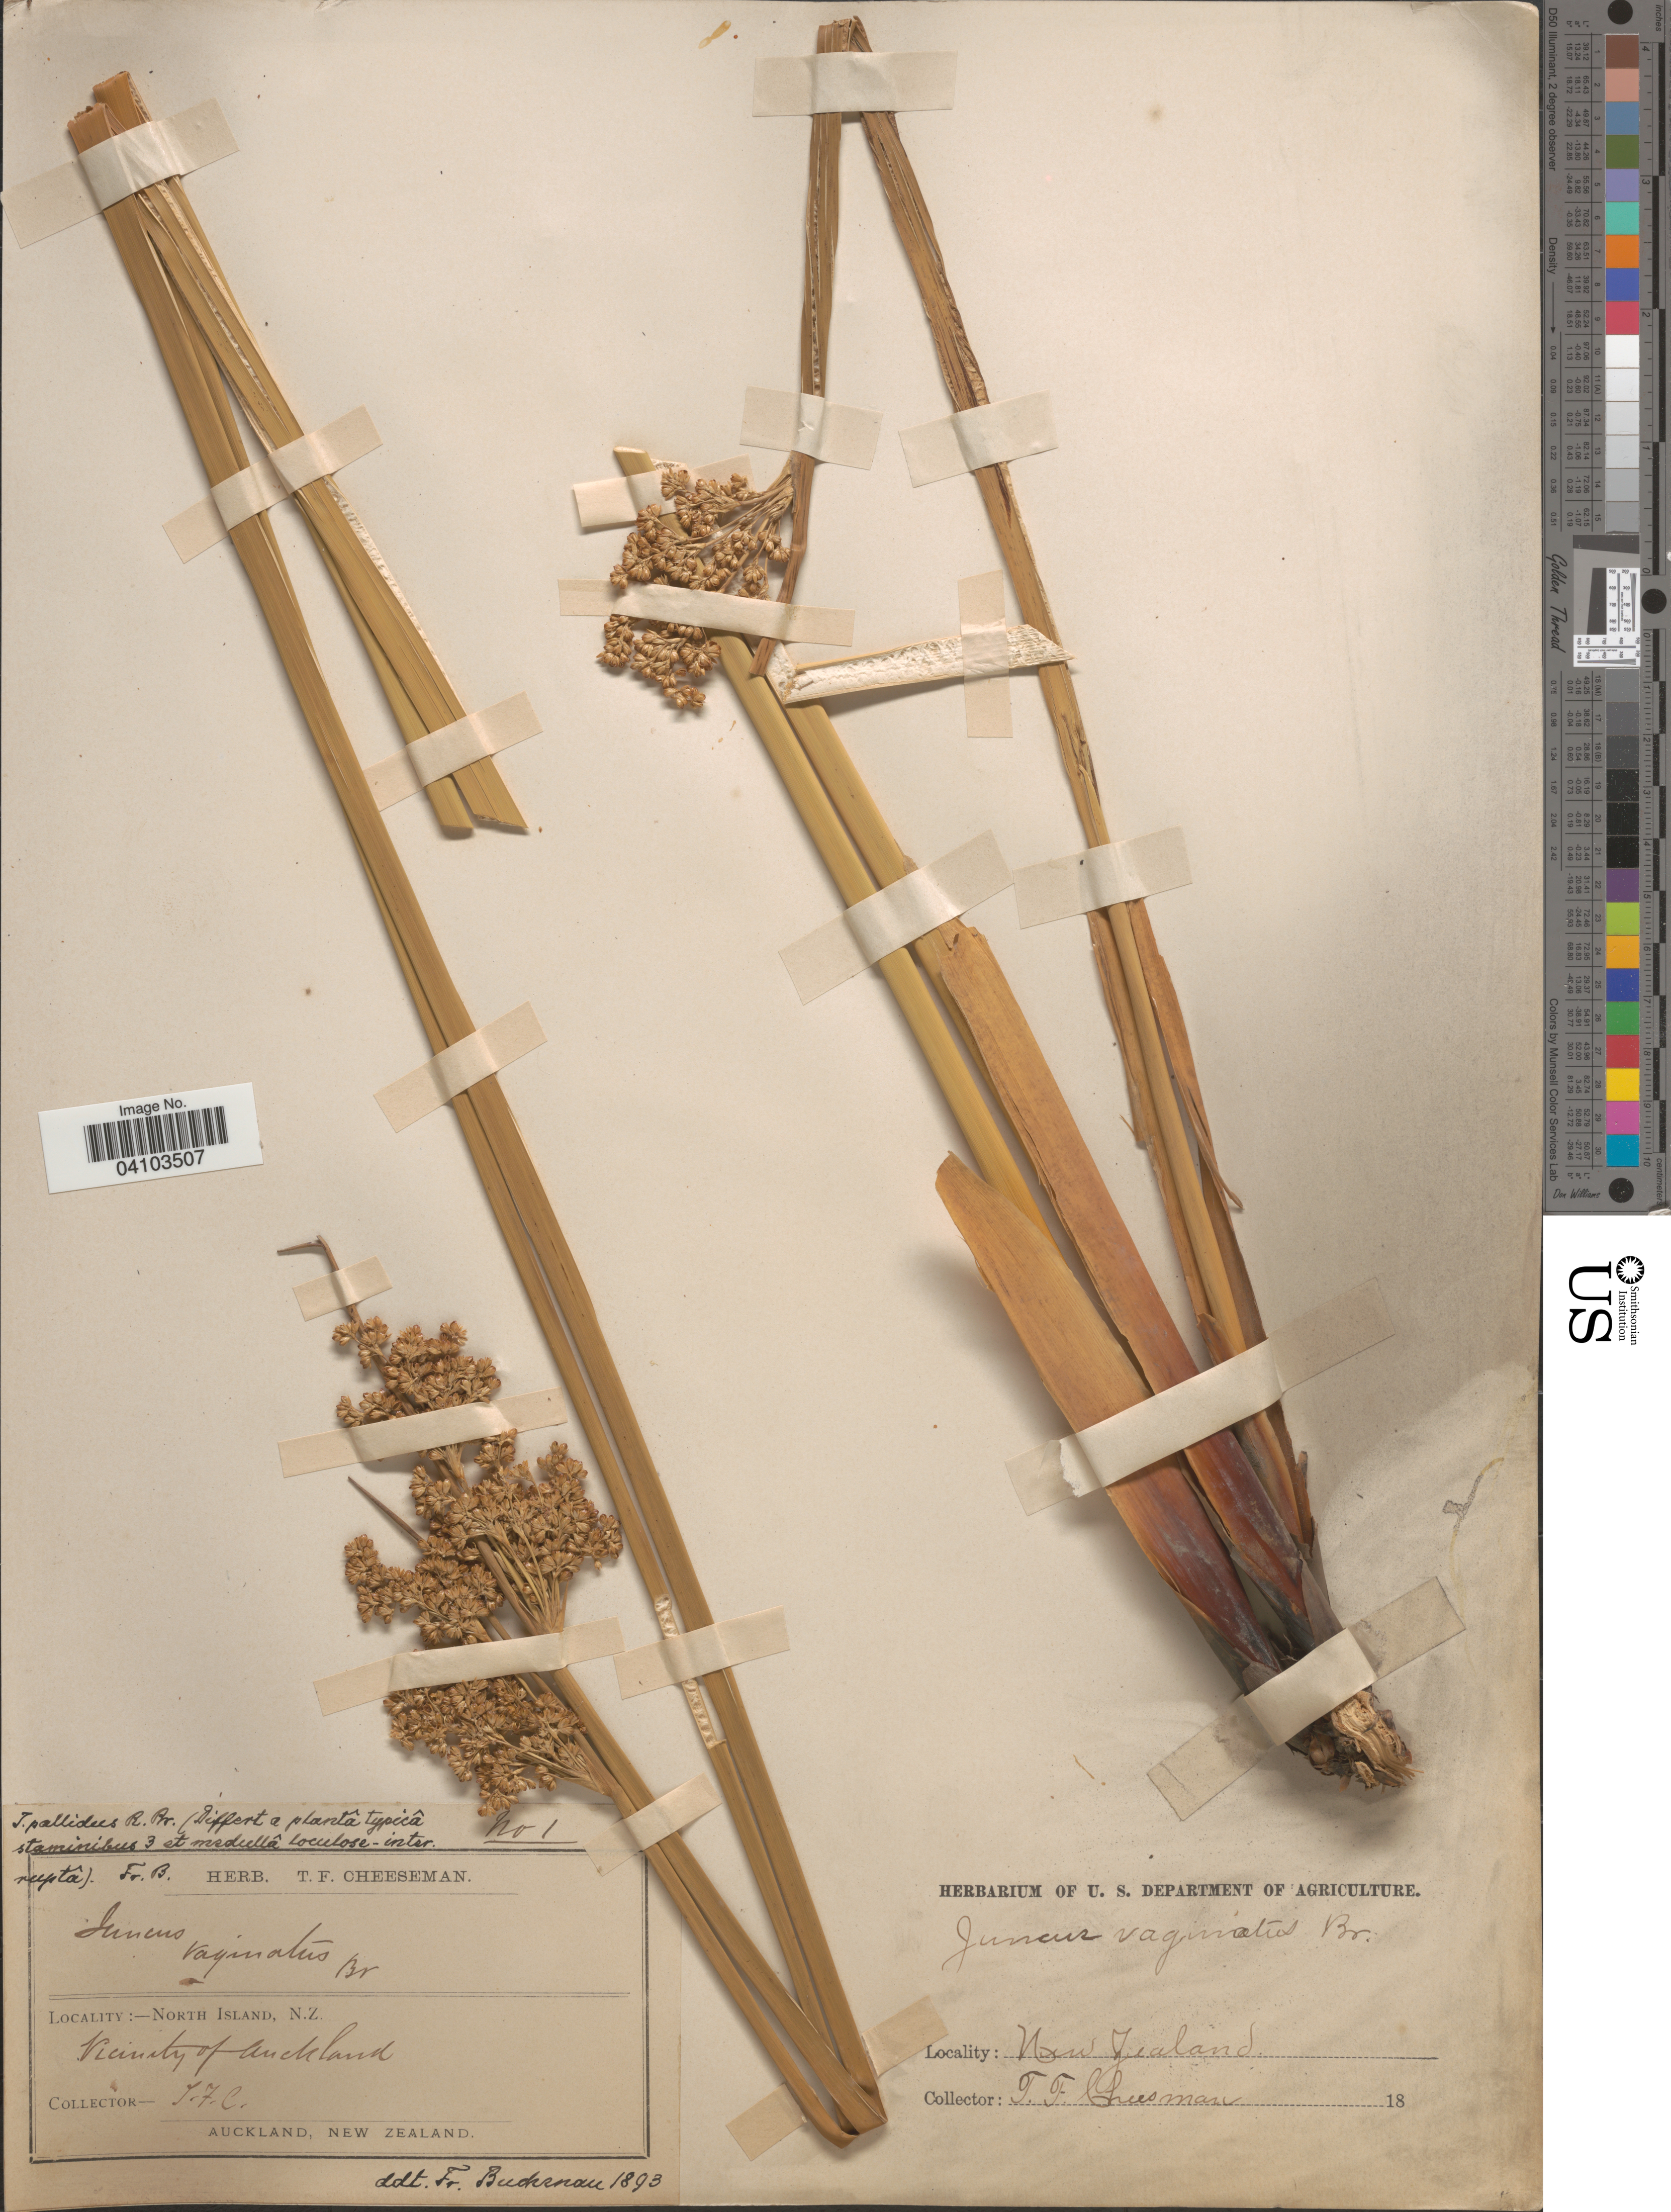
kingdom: Plantae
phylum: Tracheophyta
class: Liliopsida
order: Poales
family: Juncaceae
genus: Juncus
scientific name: Juncus vaginatus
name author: R. Br.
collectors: T. F. Cheeseman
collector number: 1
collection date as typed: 18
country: New Zealand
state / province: Auckland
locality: North Island. Vicinity of Auckland.